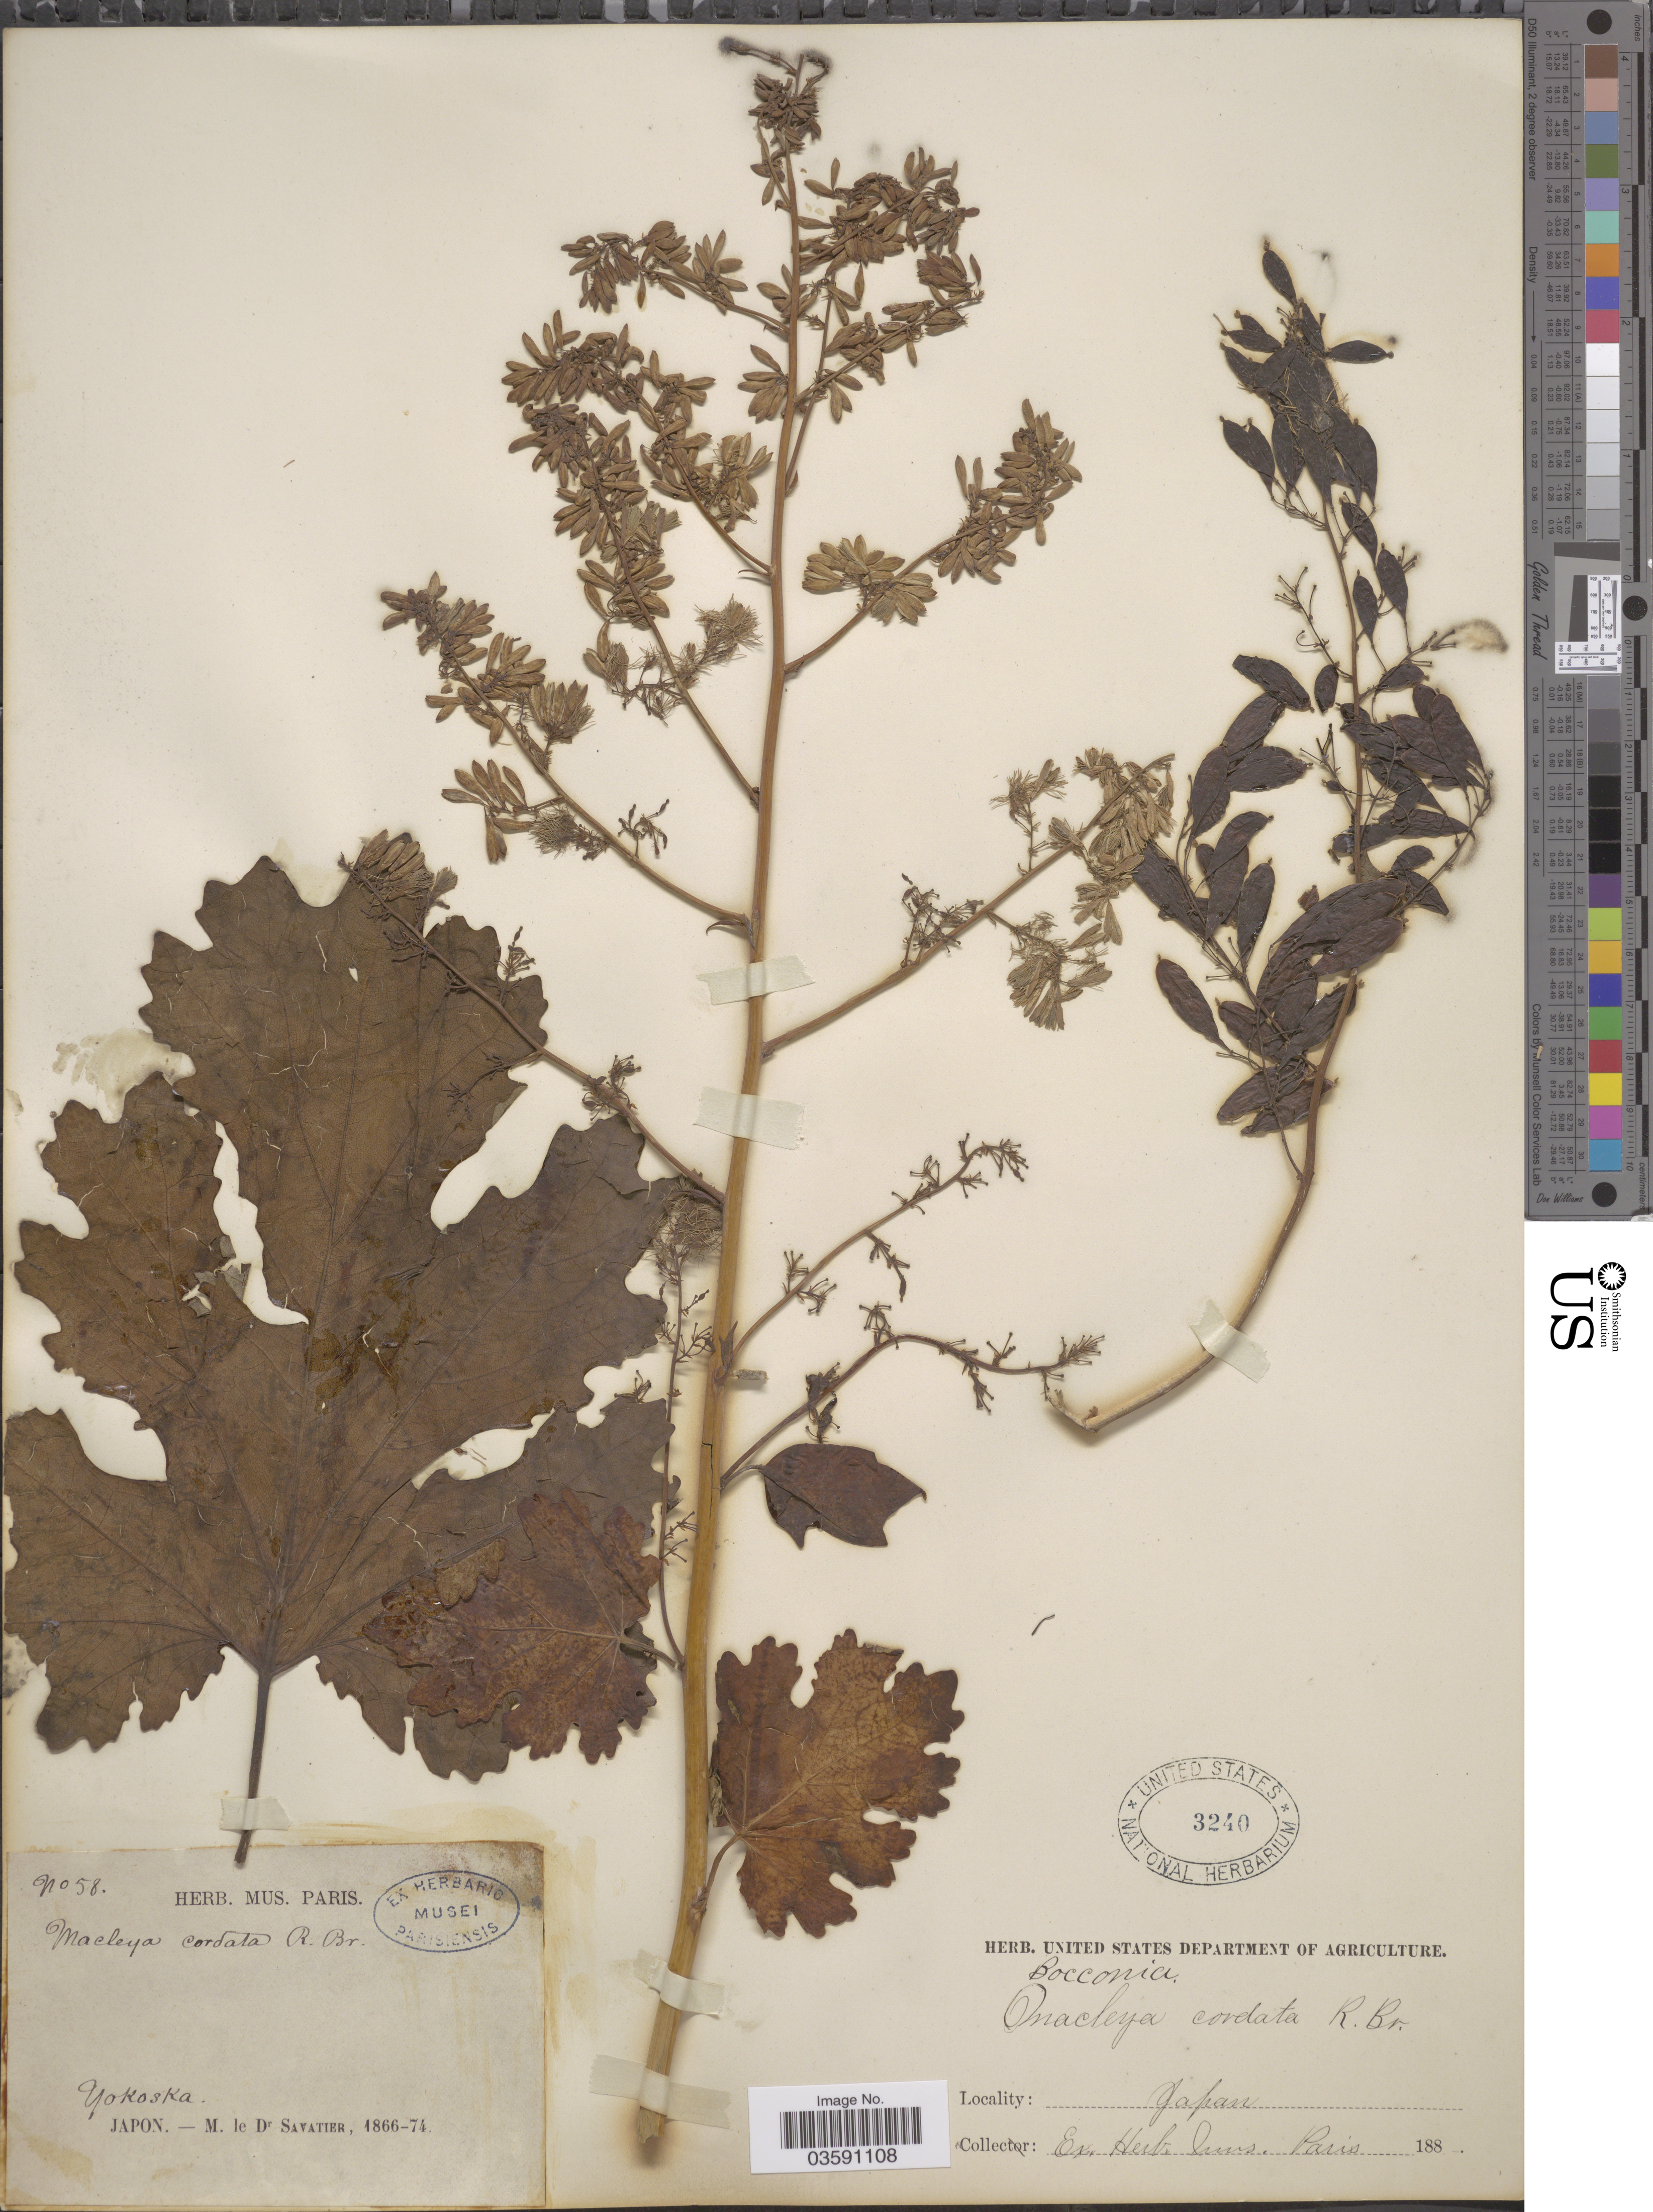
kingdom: Plantae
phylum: Tracheophyta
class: Magnoliopsida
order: Ranunculales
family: Papaveraceae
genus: Macleaya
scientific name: Macleaya cordata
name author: (Willd.) R. Br.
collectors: Savatier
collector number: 58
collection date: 1866/1874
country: Japan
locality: Yokoska.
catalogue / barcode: US 3240